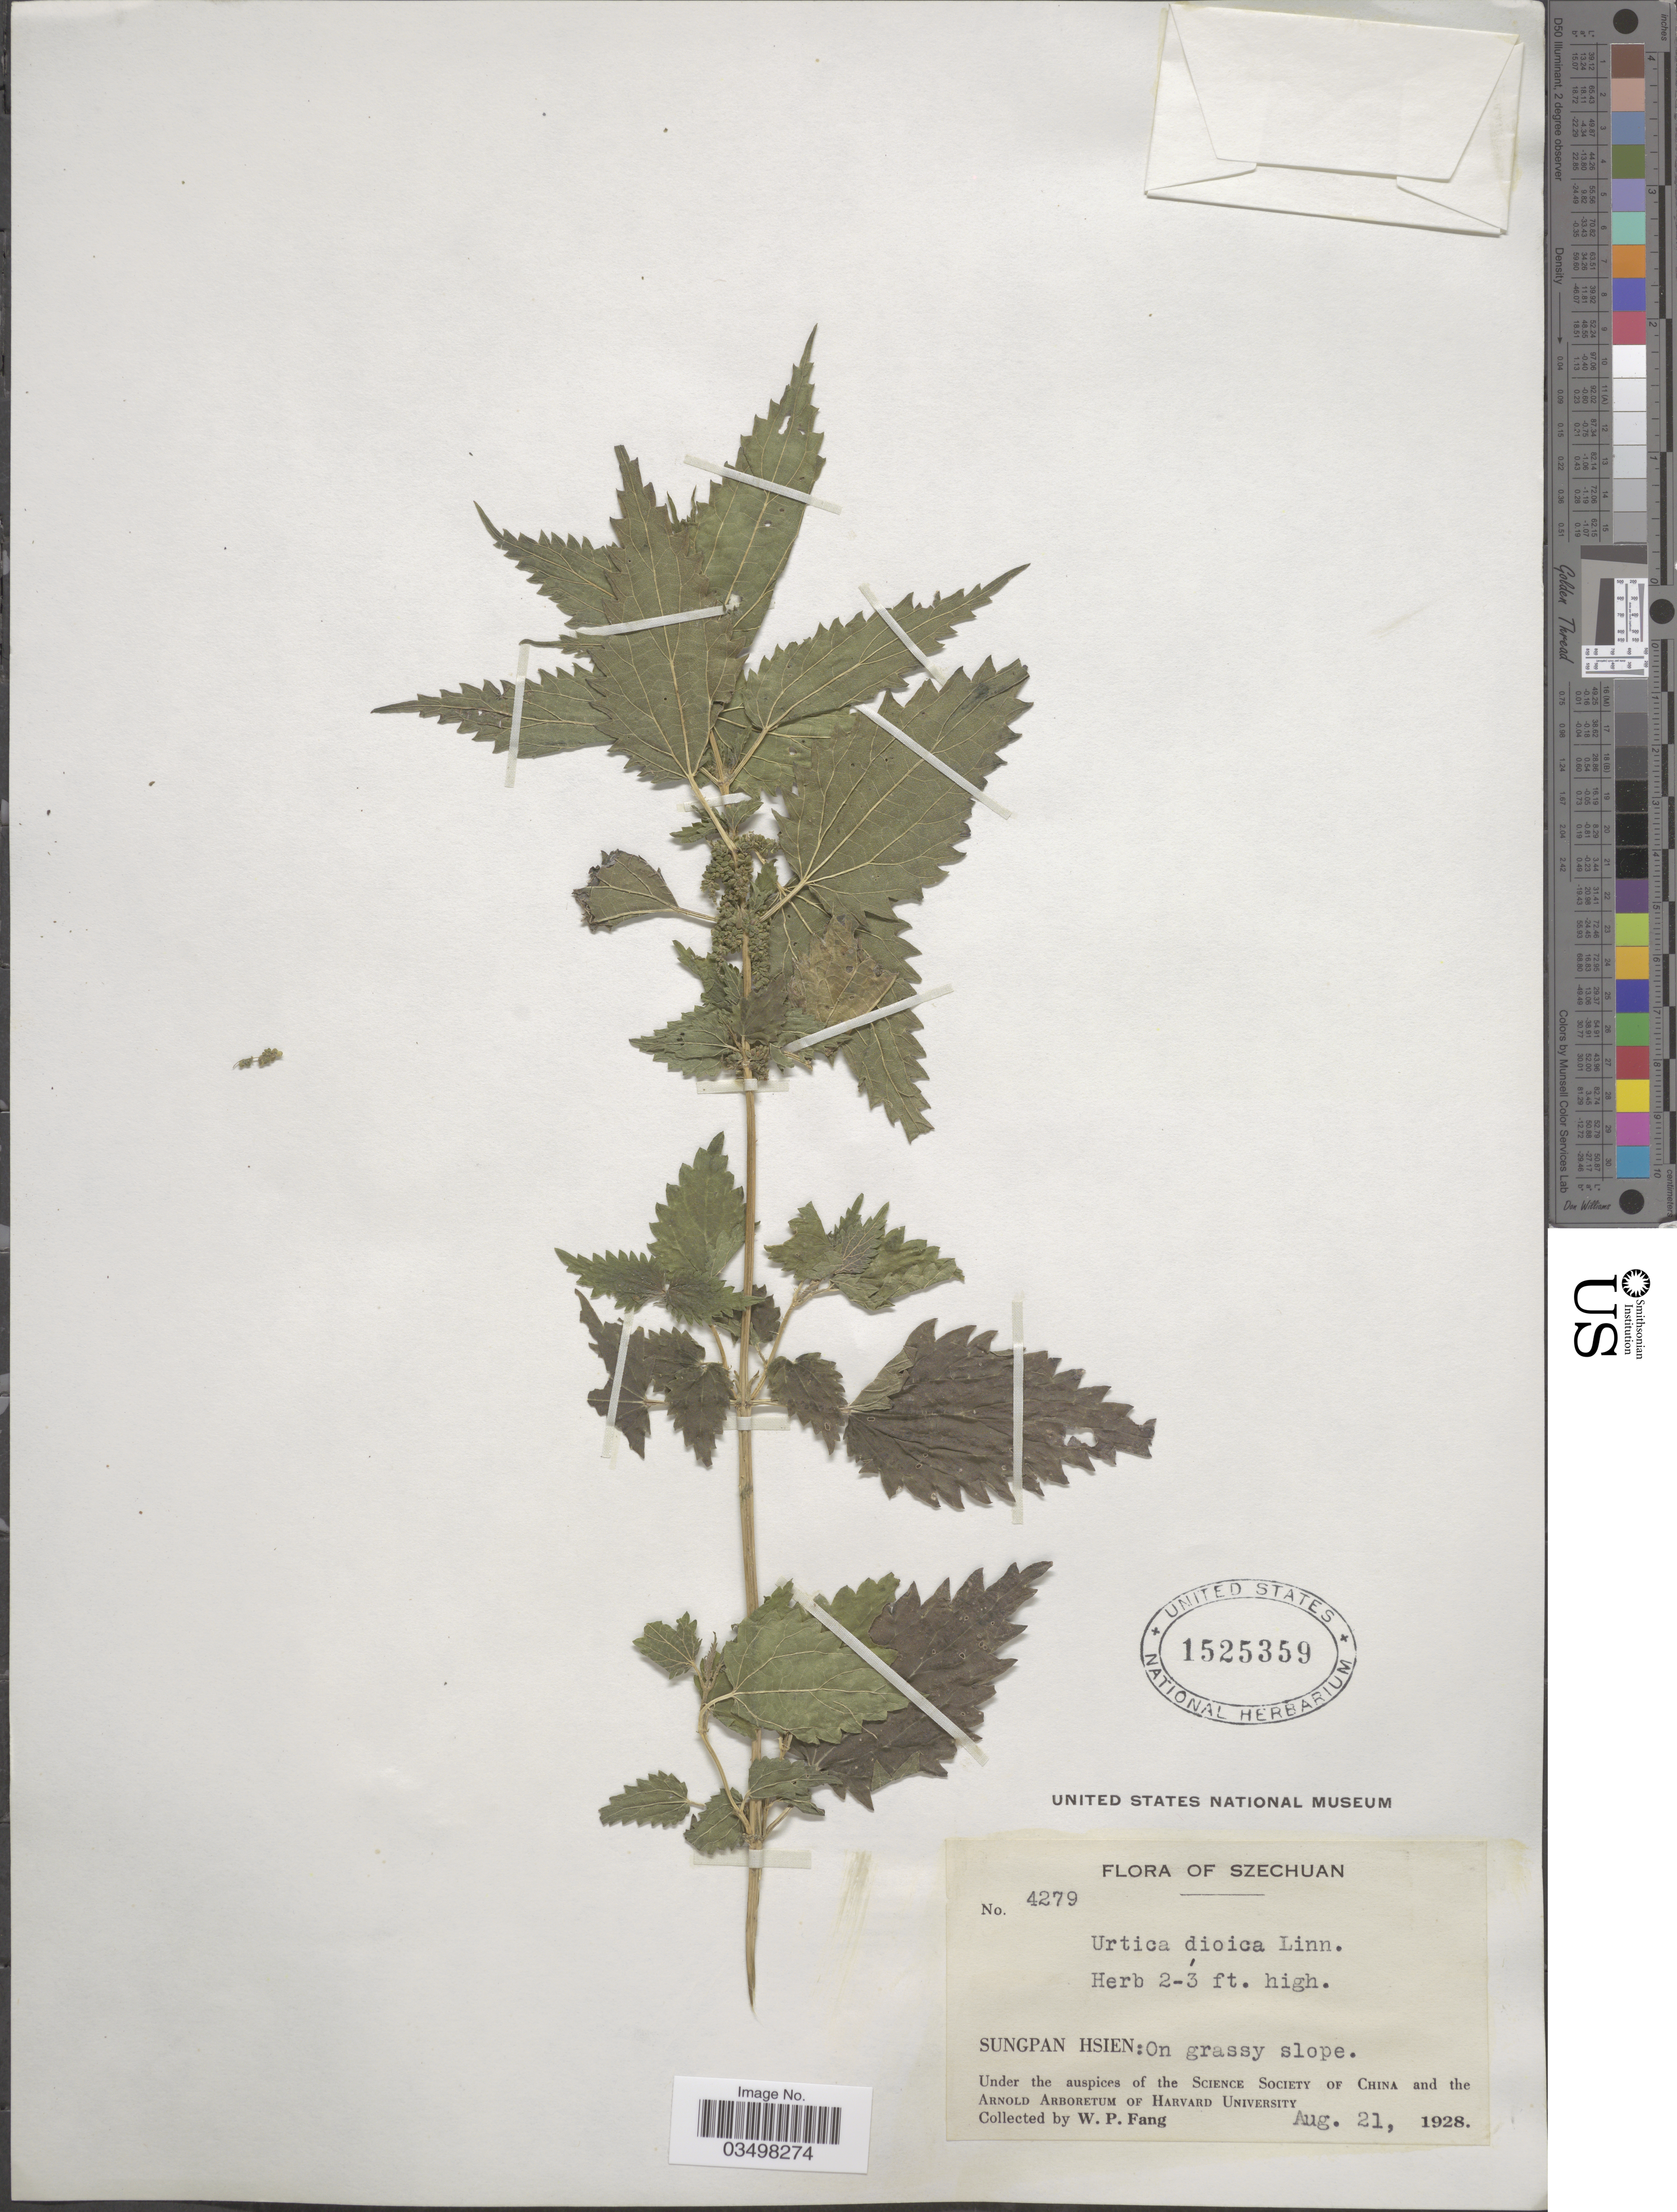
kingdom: Plantae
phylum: Tracheophyta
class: Magnoliopsida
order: Rosales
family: Urticaceae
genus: Urtica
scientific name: Urtica dioica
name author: L.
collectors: W. P. Fang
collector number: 4279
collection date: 1928-08-21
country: China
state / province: Sichuan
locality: Szechuan. Sungpan Hsien: On grassy slope.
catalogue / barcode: US 1525359